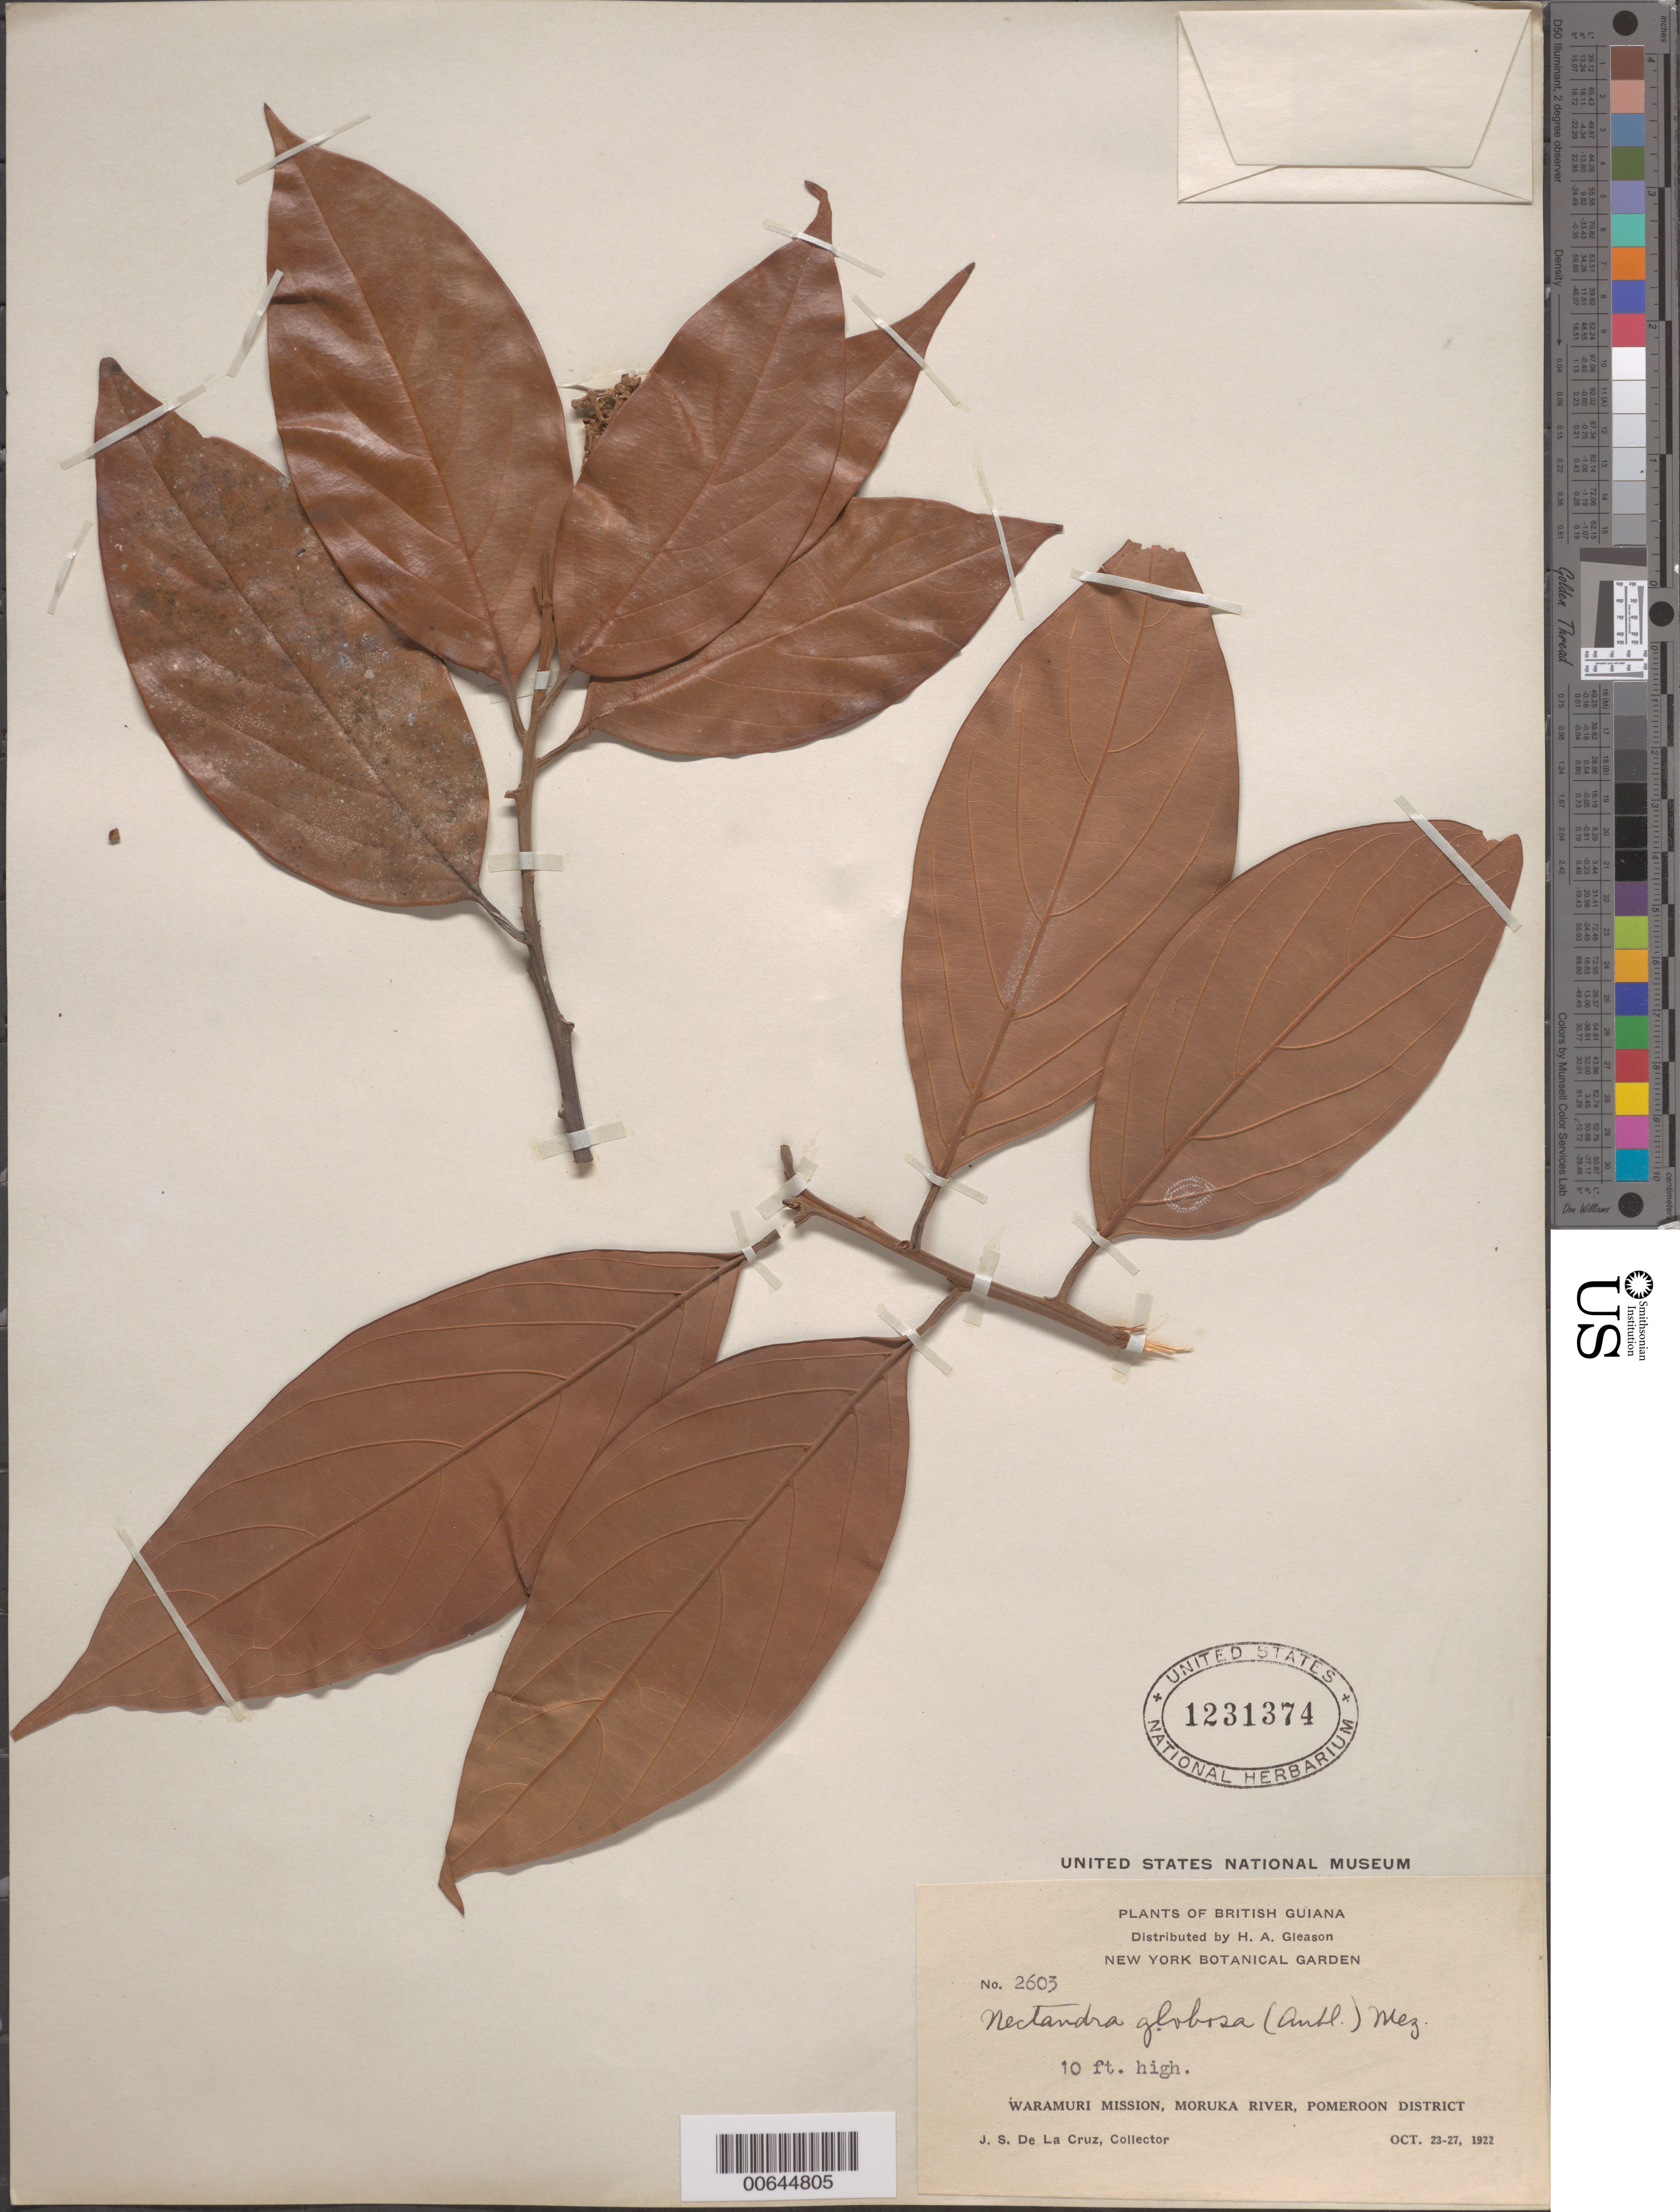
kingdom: Plantae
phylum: Tracheophyta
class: Magnoliopsida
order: Laurales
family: Lauraceae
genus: Nectandra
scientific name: Nectandra globosa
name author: (Aubl.) Mez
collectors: J. S. de la Cruz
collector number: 2603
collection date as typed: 23-Oct-22 to 27-Oct-22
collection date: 1922-10-23/1922-10-27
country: Guyana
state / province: Pomeroon-Supenaam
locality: Waramuri Mission, Moruka R., Pomeroon Dist.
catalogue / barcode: US 1231374